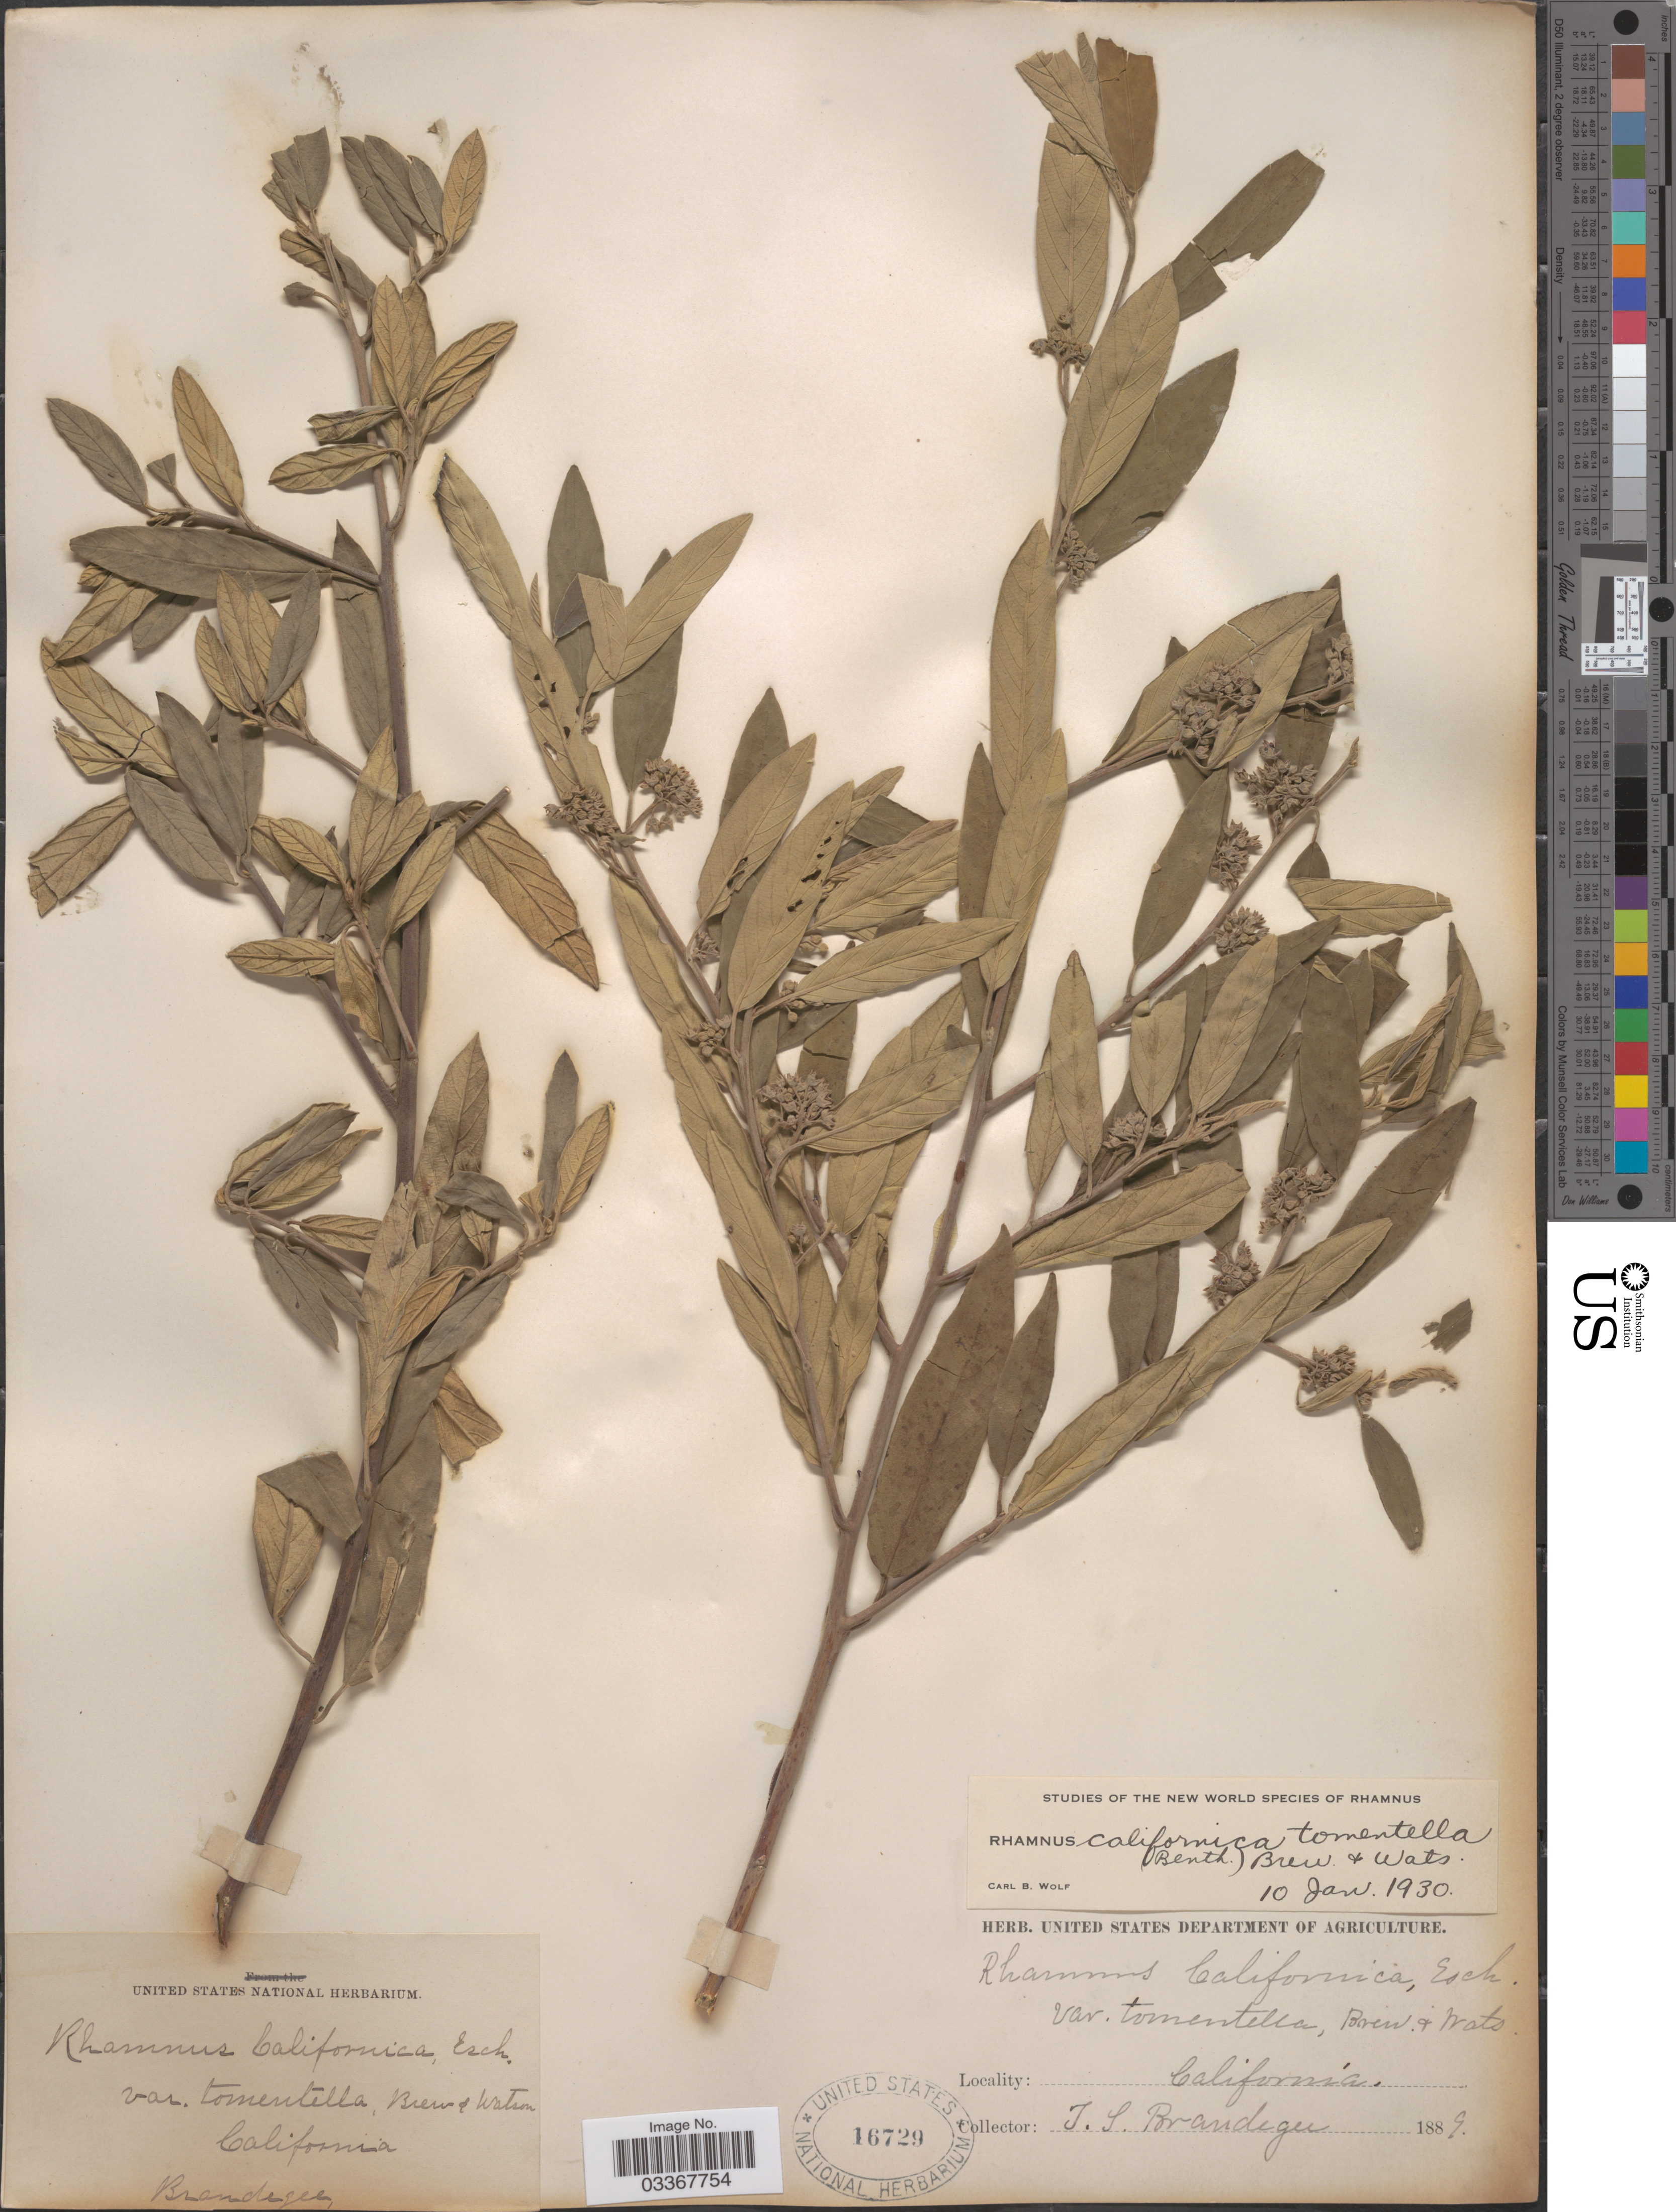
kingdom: Plantae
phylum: Tracheophyta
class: Magnoliopsida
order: Rosales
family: Rhamnaceae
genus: Frangula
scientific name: Frangula californica subsp. tomentella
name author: (Benth.) Kartesz & Gandhi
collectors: T. S. Brandegee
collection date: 1889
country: United States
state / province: California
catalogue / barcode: US 16729